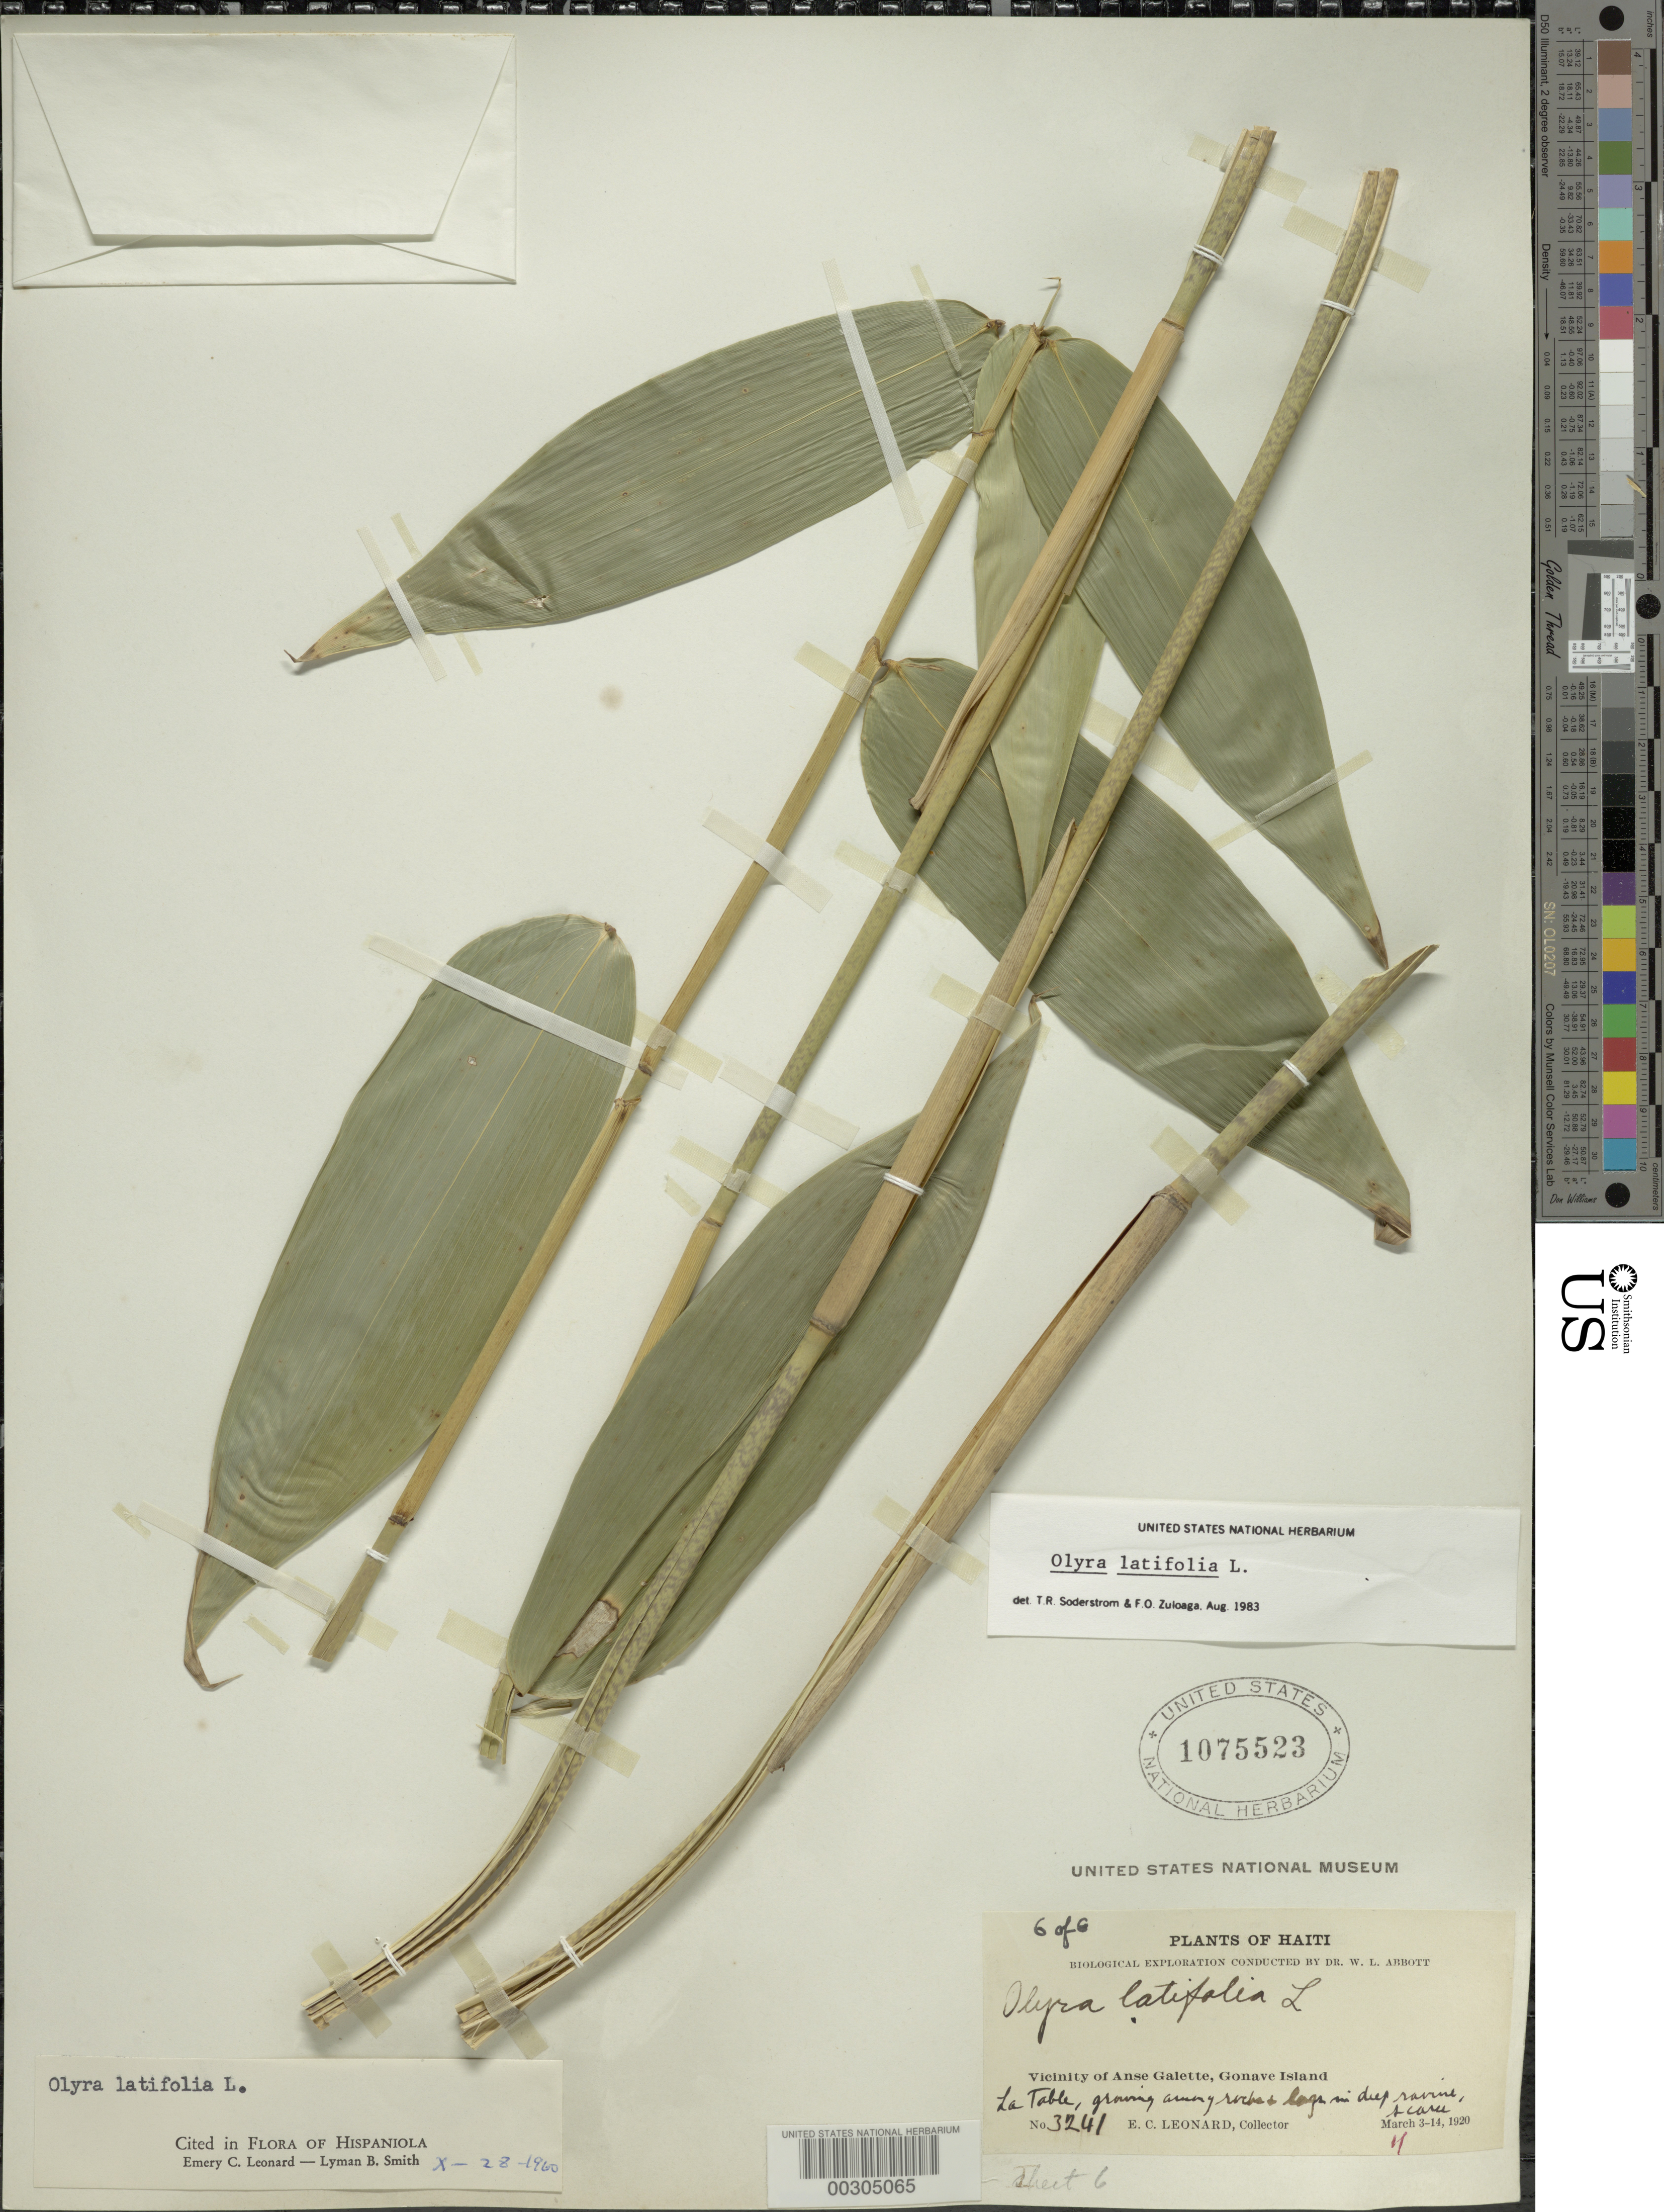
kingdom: Plantae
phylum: Tracheophyta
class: Liliopsida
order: Poales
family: Poaceae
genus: Olyra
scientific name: Olyra latifolia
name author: L.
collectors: E. C. Leonard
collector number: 3241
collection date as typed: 11 Mar 1920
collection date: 1920-03-11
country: Haiti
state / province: Ouest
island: Gonave Island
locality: Anse galette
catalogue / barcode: US 1075523